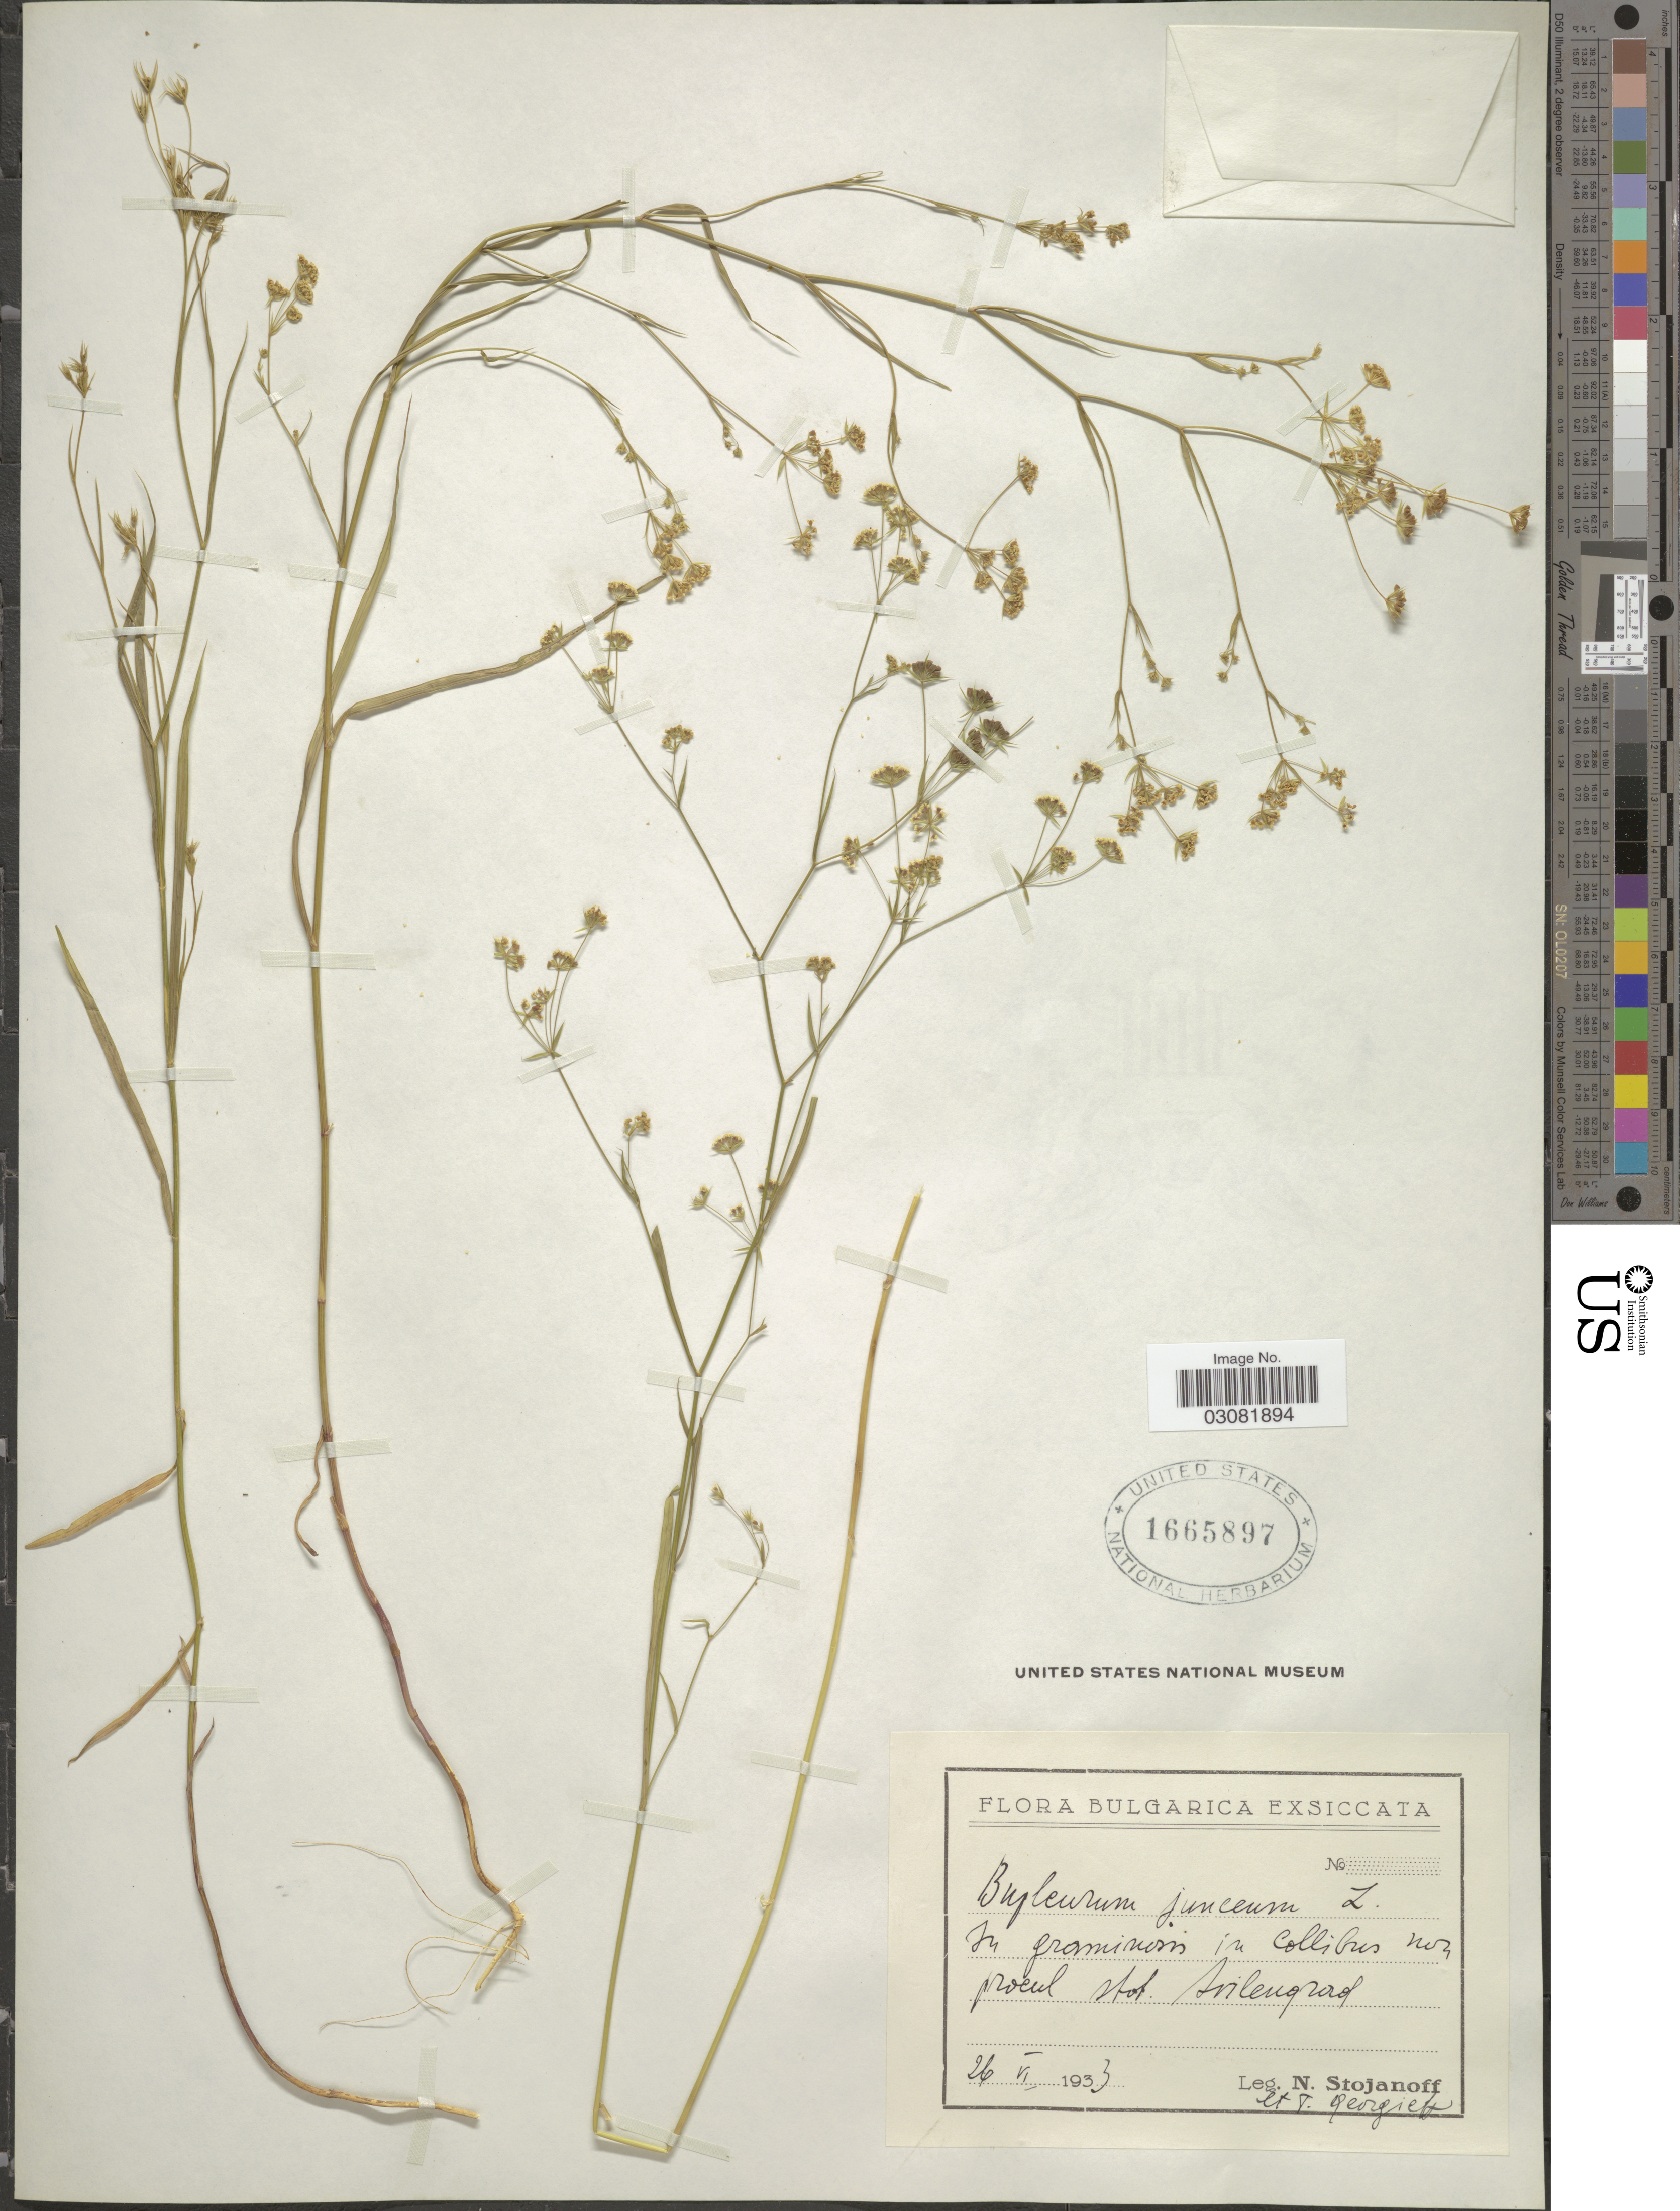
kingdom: Plantae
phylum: Tracheophyta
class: Magnoliopsida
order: Apiales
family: Apiaceae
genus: Bupleurum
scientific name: Bupleurum praealtum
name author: L.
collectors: N. Stojanoff & T. Georgieff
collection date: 1933-06-26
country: Bulgaria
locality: In graminosis in collibus non procul stot. Svilengrad.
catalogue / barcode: US 1665897